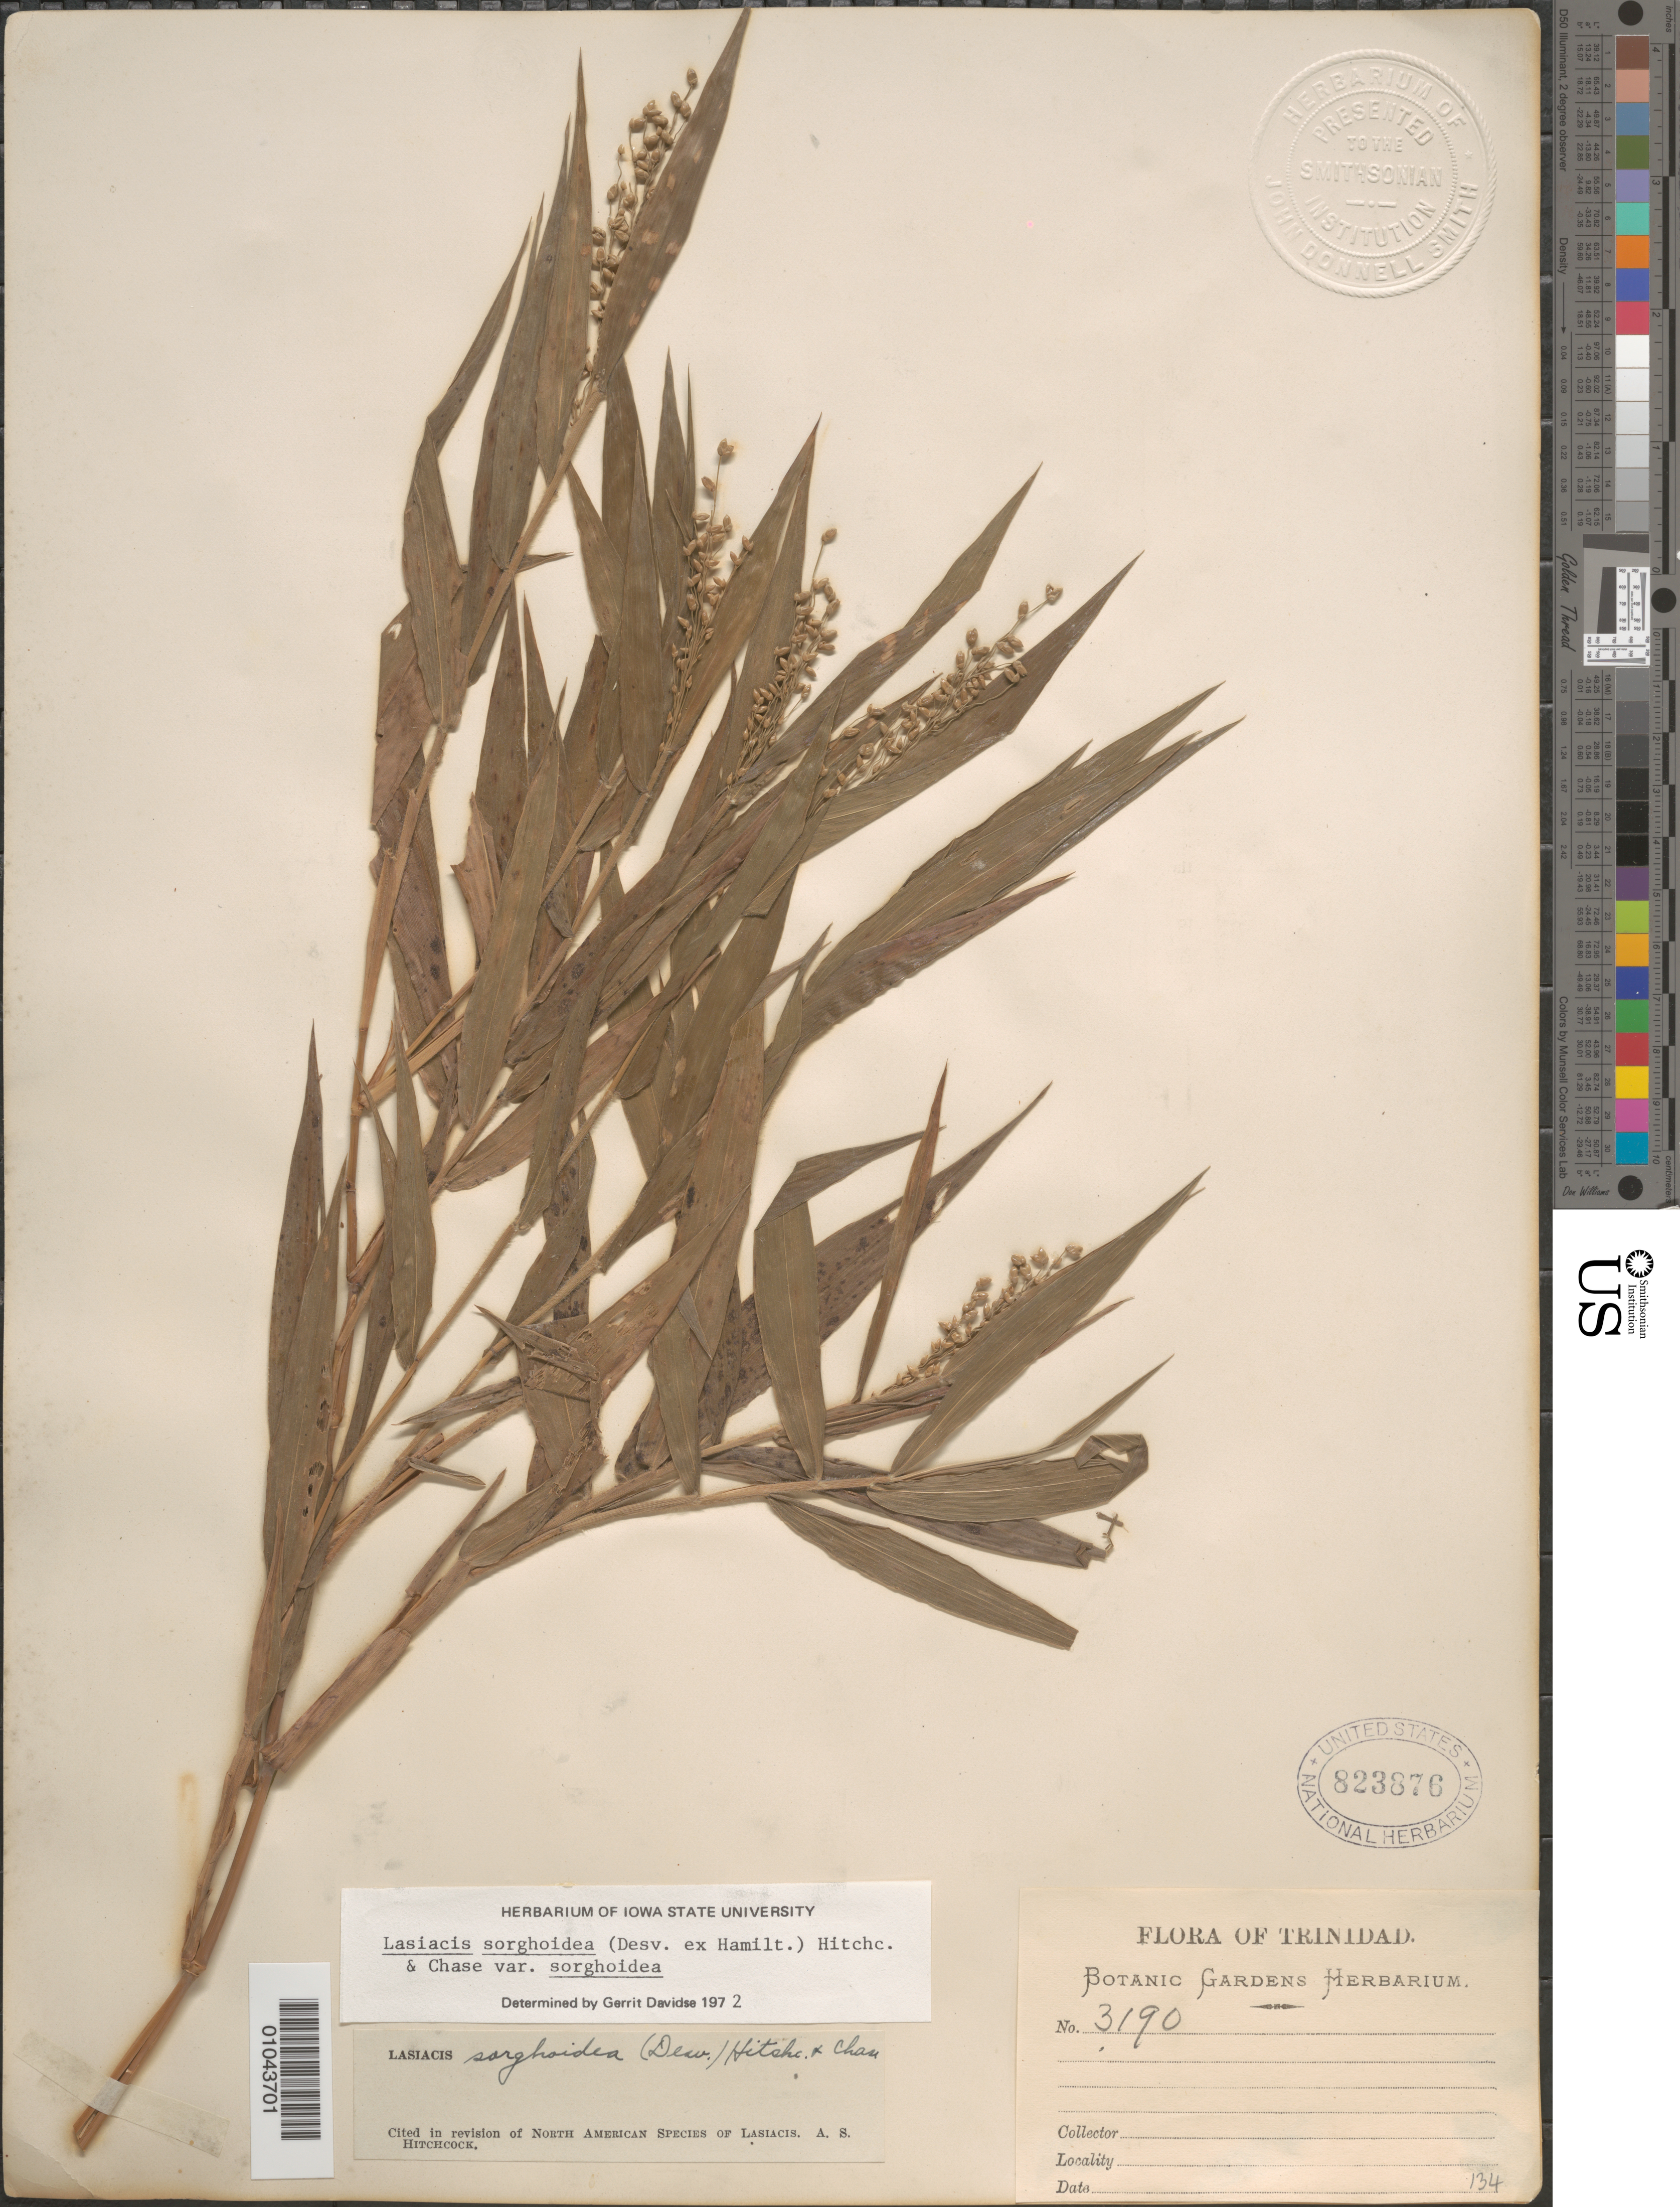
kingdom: Plantae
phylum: Tracheophyta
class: Liliopsida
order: Poales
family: Poaceae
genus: Lasiacis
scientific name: Lasiacis sorghoidea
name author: (Desv. ex Ham.) Hitchc. & Chase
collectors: Botanic Gardens Herbarium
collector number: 3190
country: Trinidad and Tobago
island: Trinidad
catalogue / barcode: US 823876